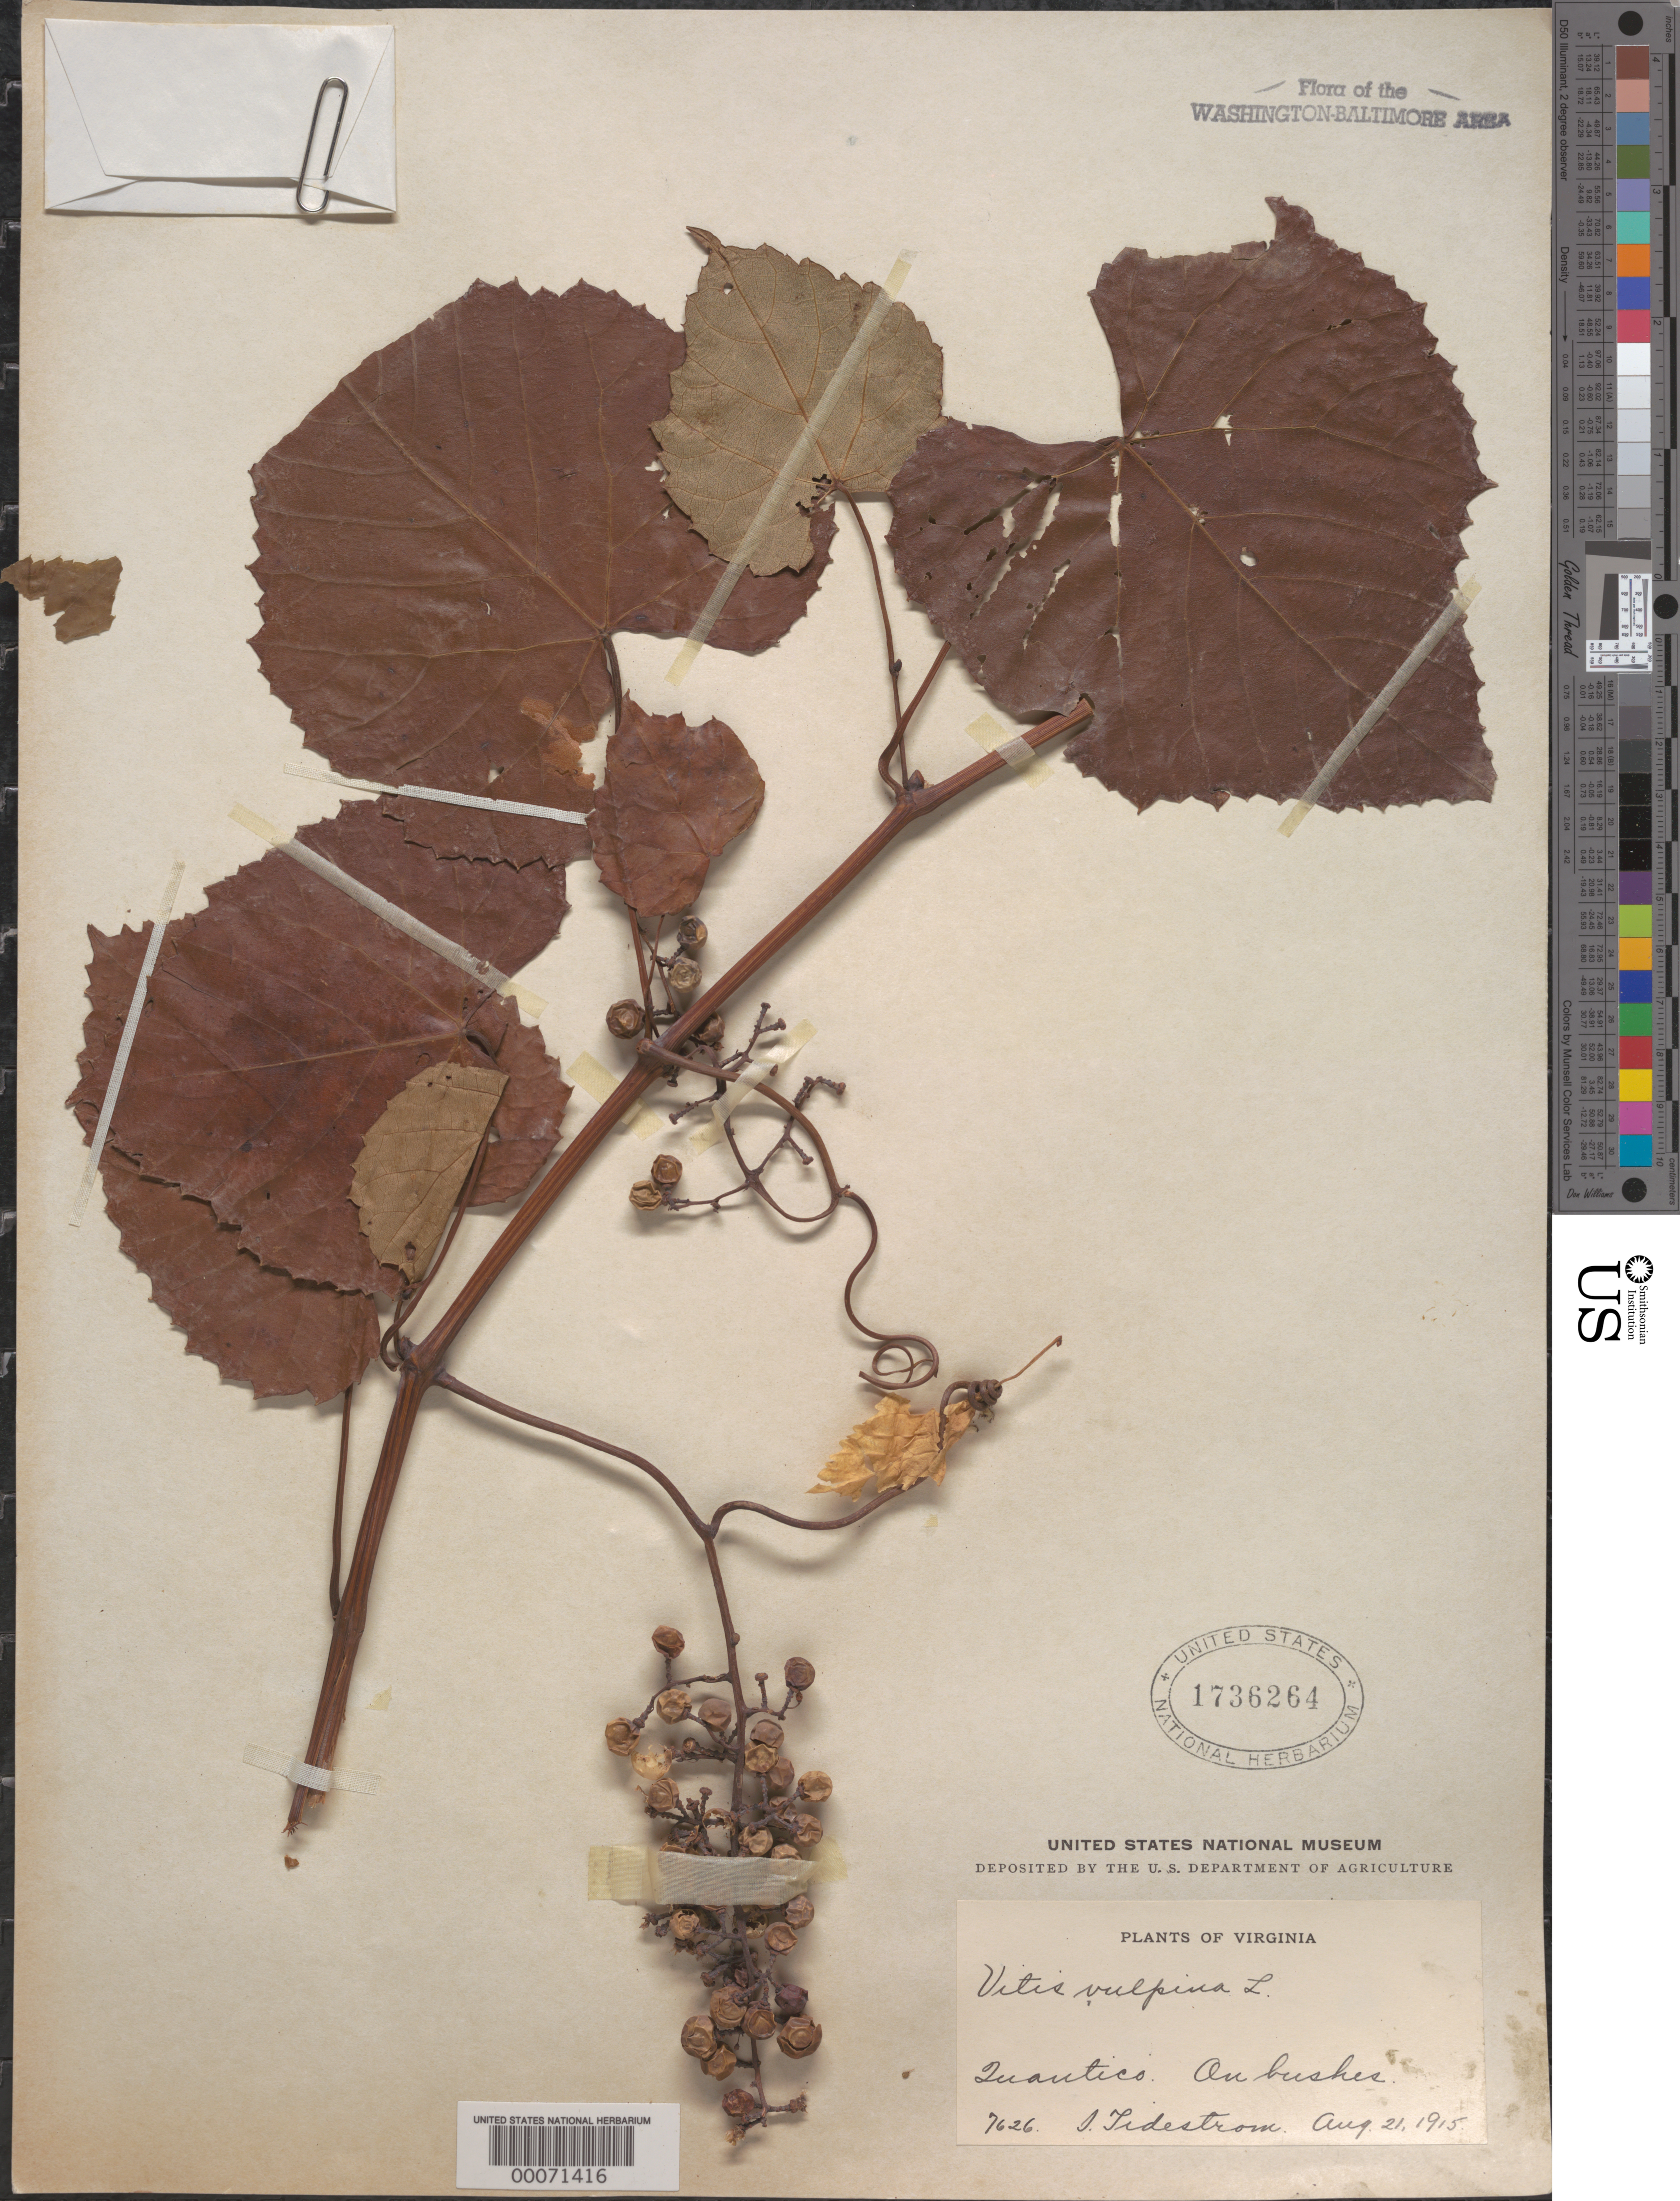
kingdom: Plantae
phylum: Tracheophyta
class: Magnoliopsida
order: Vitales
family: Vitaceae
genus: Vitis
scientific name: Vitis vulpina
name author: L.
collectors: I. F. Tidestrom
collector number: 7626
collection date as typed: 21 Aug 1915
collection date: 1915-08-21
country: United States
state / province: Virginia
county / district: Prince William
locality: Quantico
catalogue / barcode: US 1736264